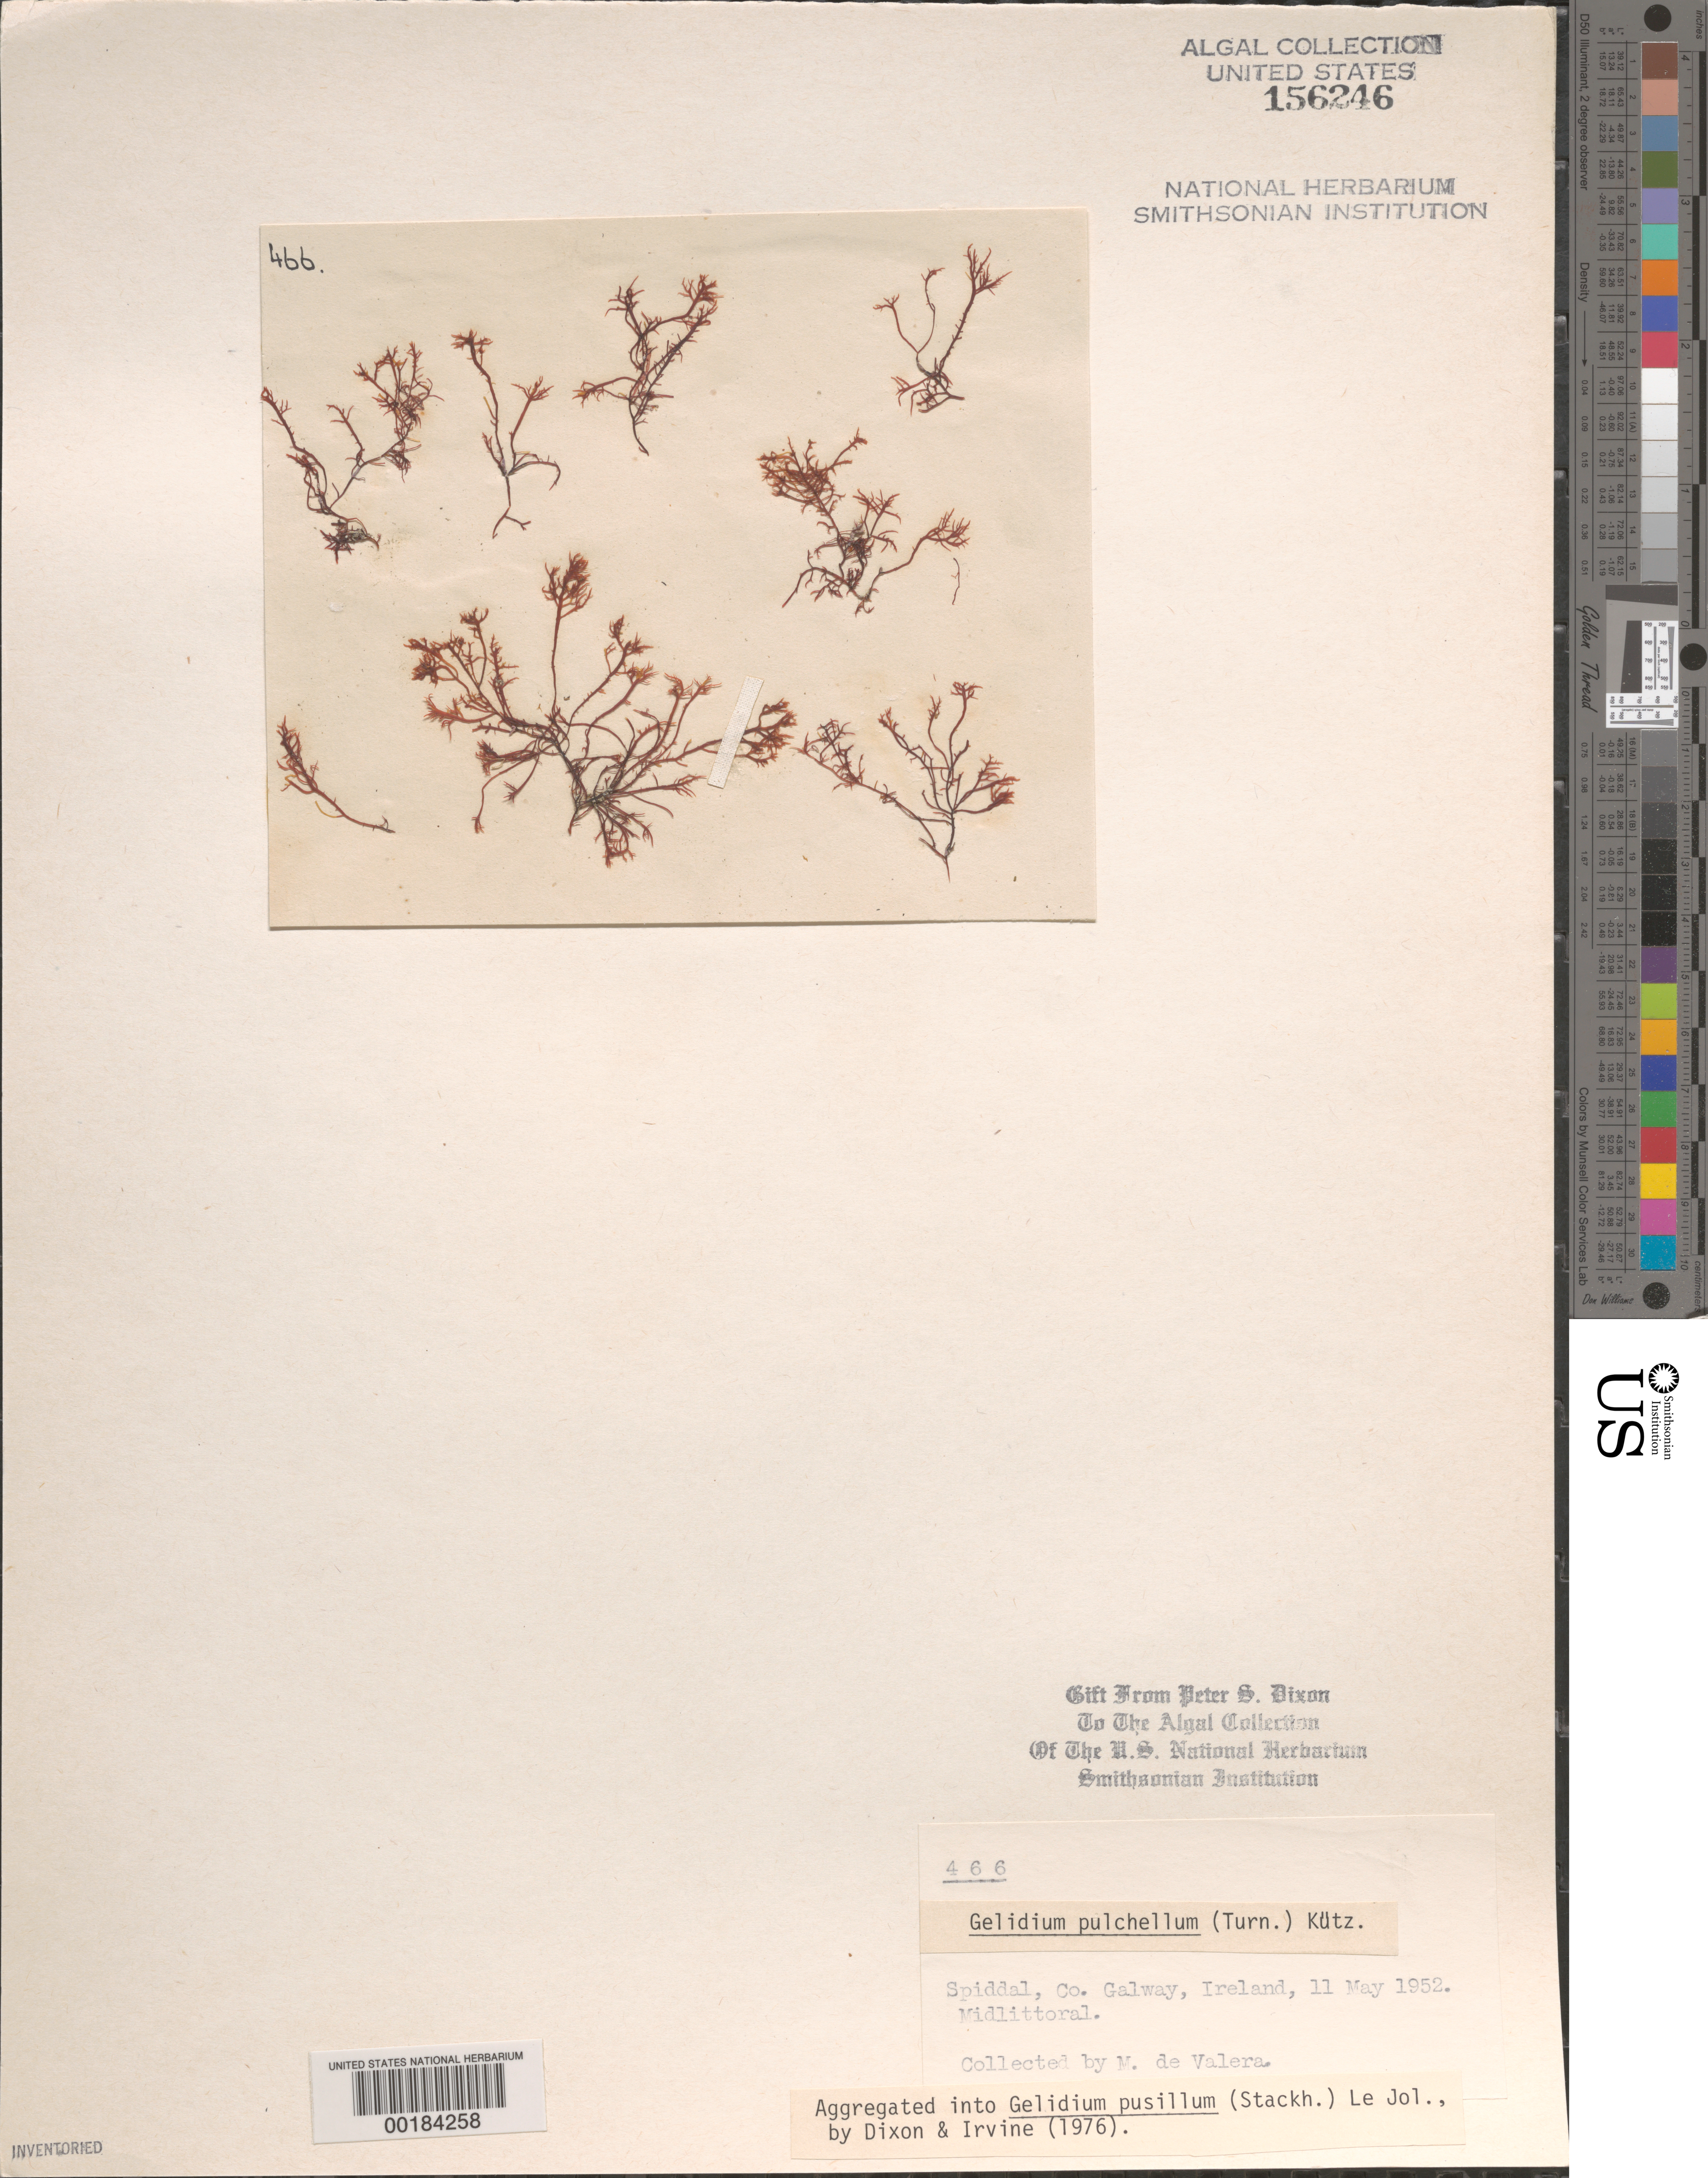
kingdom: Plantae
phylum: Rhodophyta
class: Florideophyceae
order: Gelidiales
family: Gelidiaceae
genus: Gelidium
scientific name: Gelidium pusillum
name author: (Stackh.) Le Jol.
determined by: Dixon, P. S.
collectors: M. De Valera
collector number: PSD 466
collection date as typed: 11 May 1952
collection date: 1952-05-11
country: Ireland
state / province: Connaught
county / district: Galway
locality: Spiddal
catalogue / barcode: US 156246